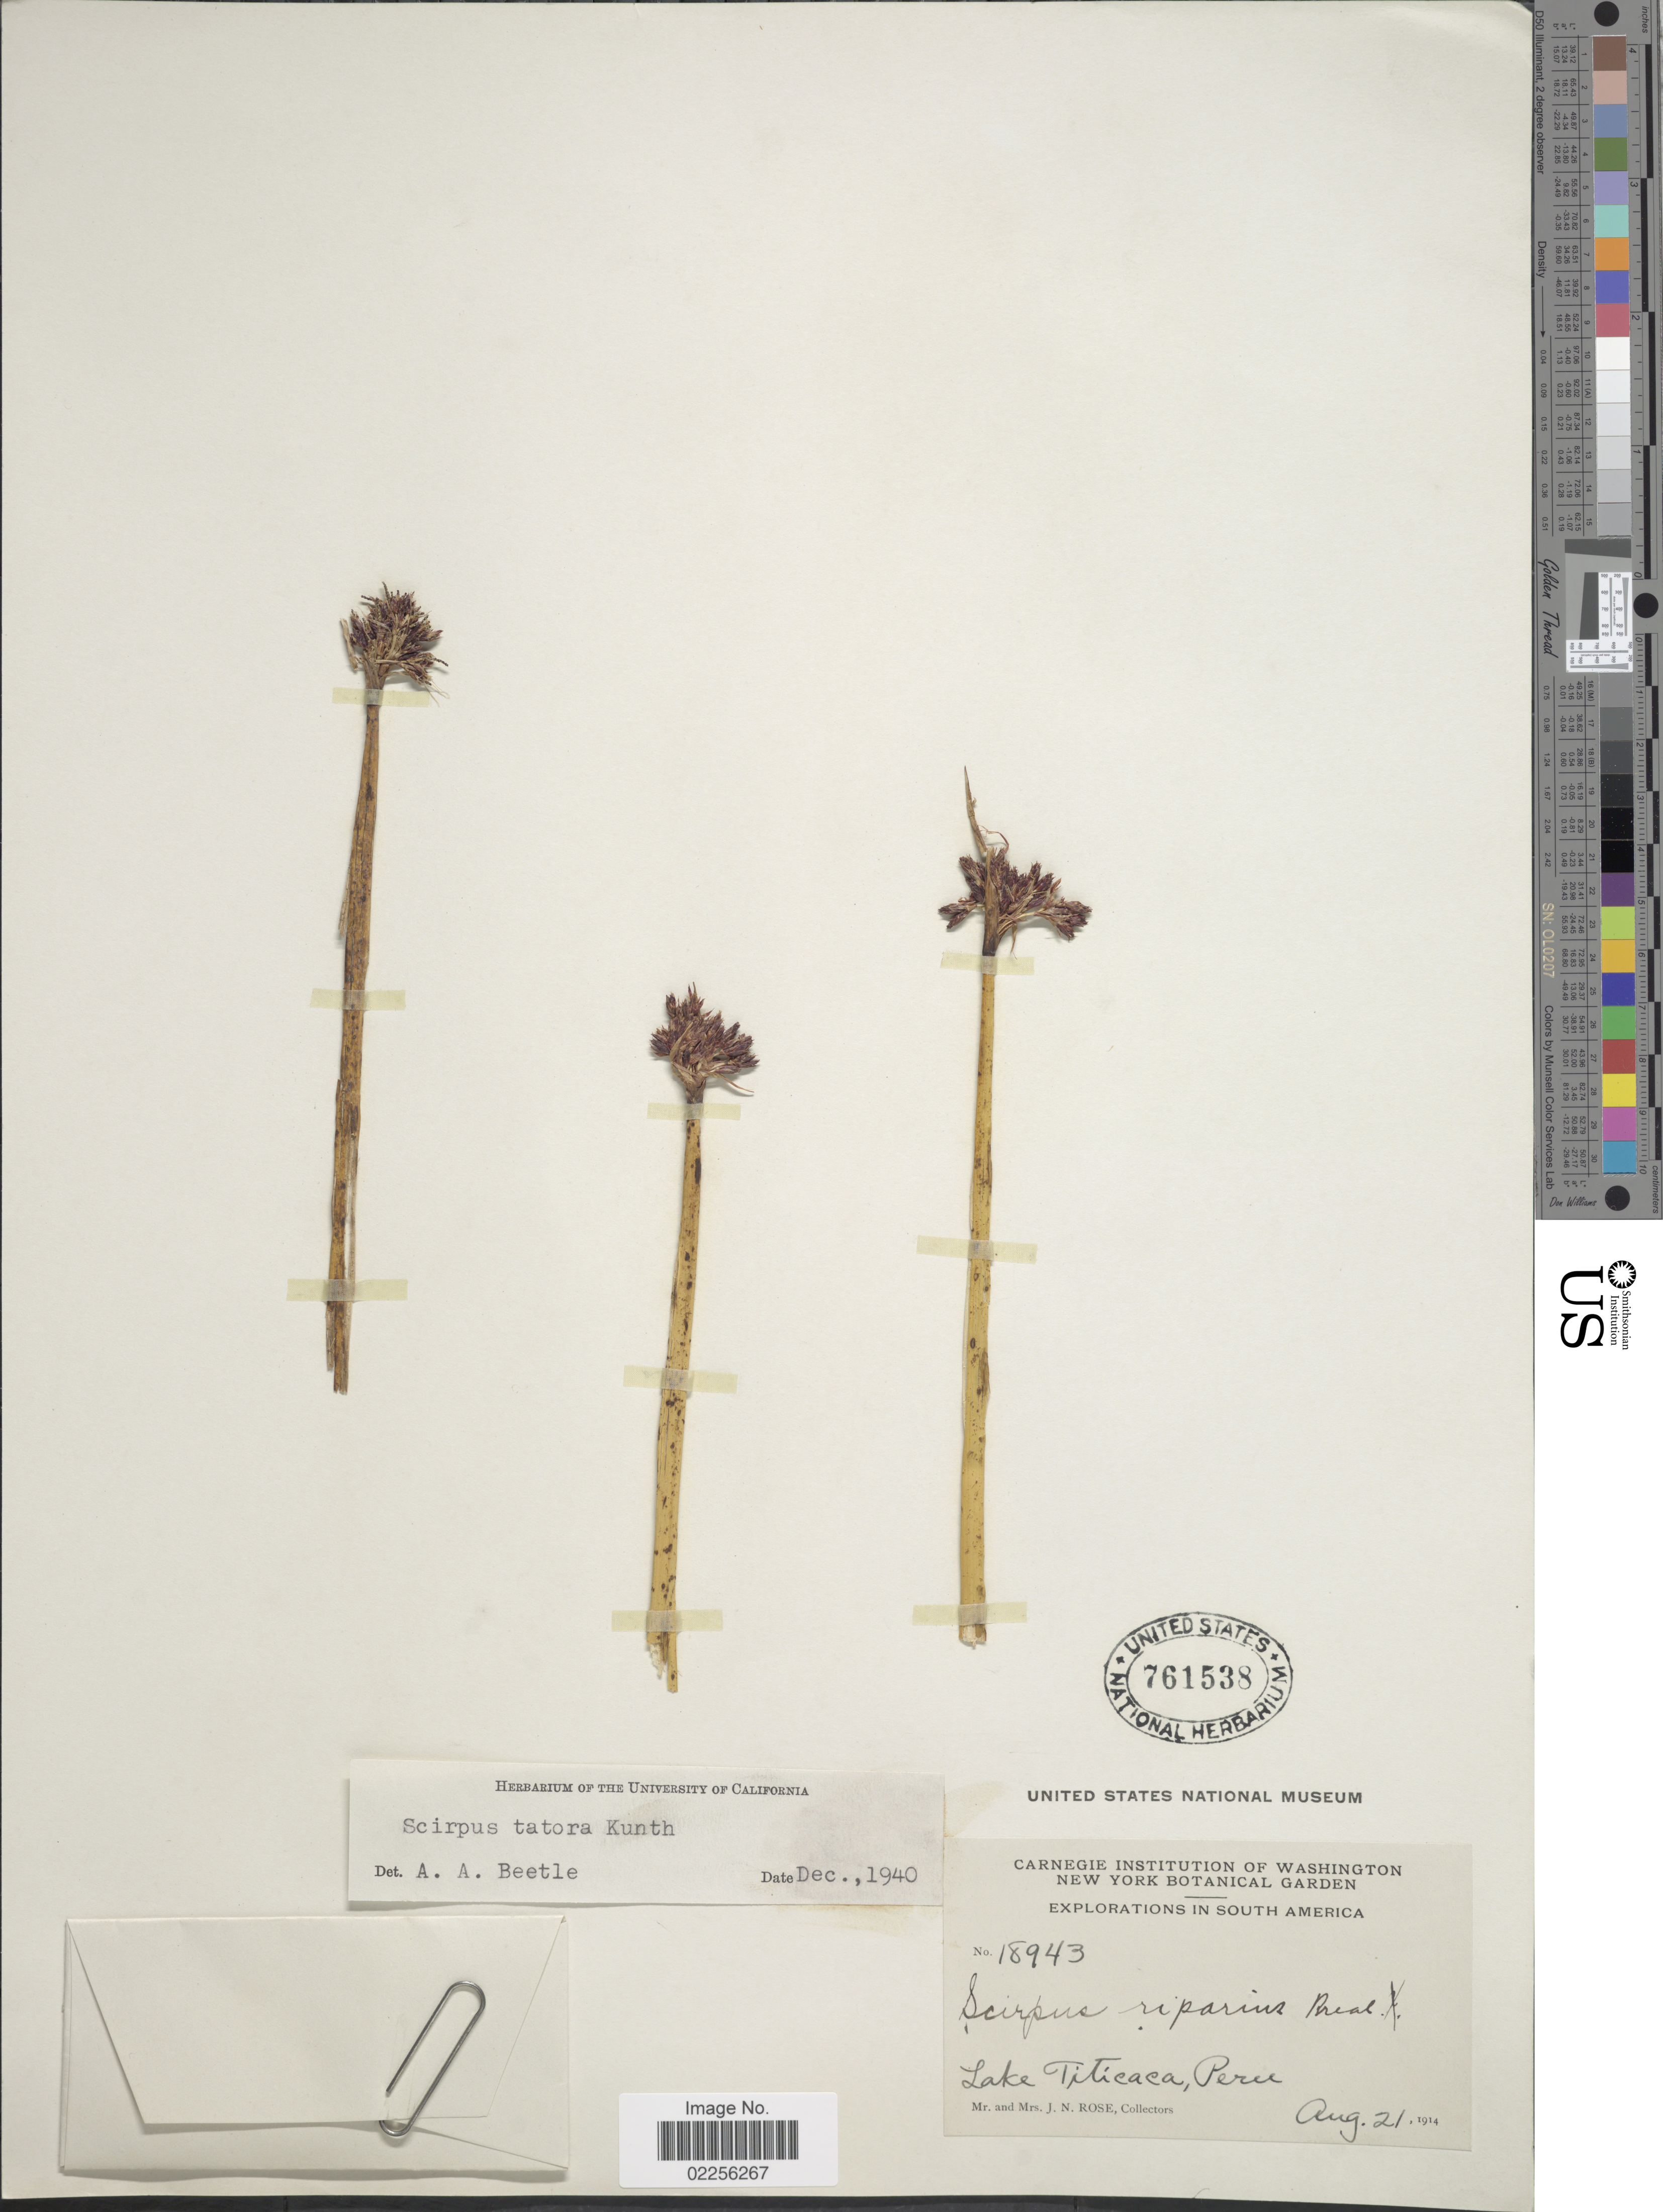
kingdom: Plantae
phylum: Tracheophyta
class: Liliopsida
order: Poales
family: Cyperaceae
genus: Schoenoplectus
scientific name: Schoenoplectus tatora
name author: (Kunth) Palla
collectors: J. N. Rose & L. B. Rose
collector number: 18943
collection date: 1914-08-21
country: Peru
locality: Lake Titicaca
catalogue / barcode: US 761538